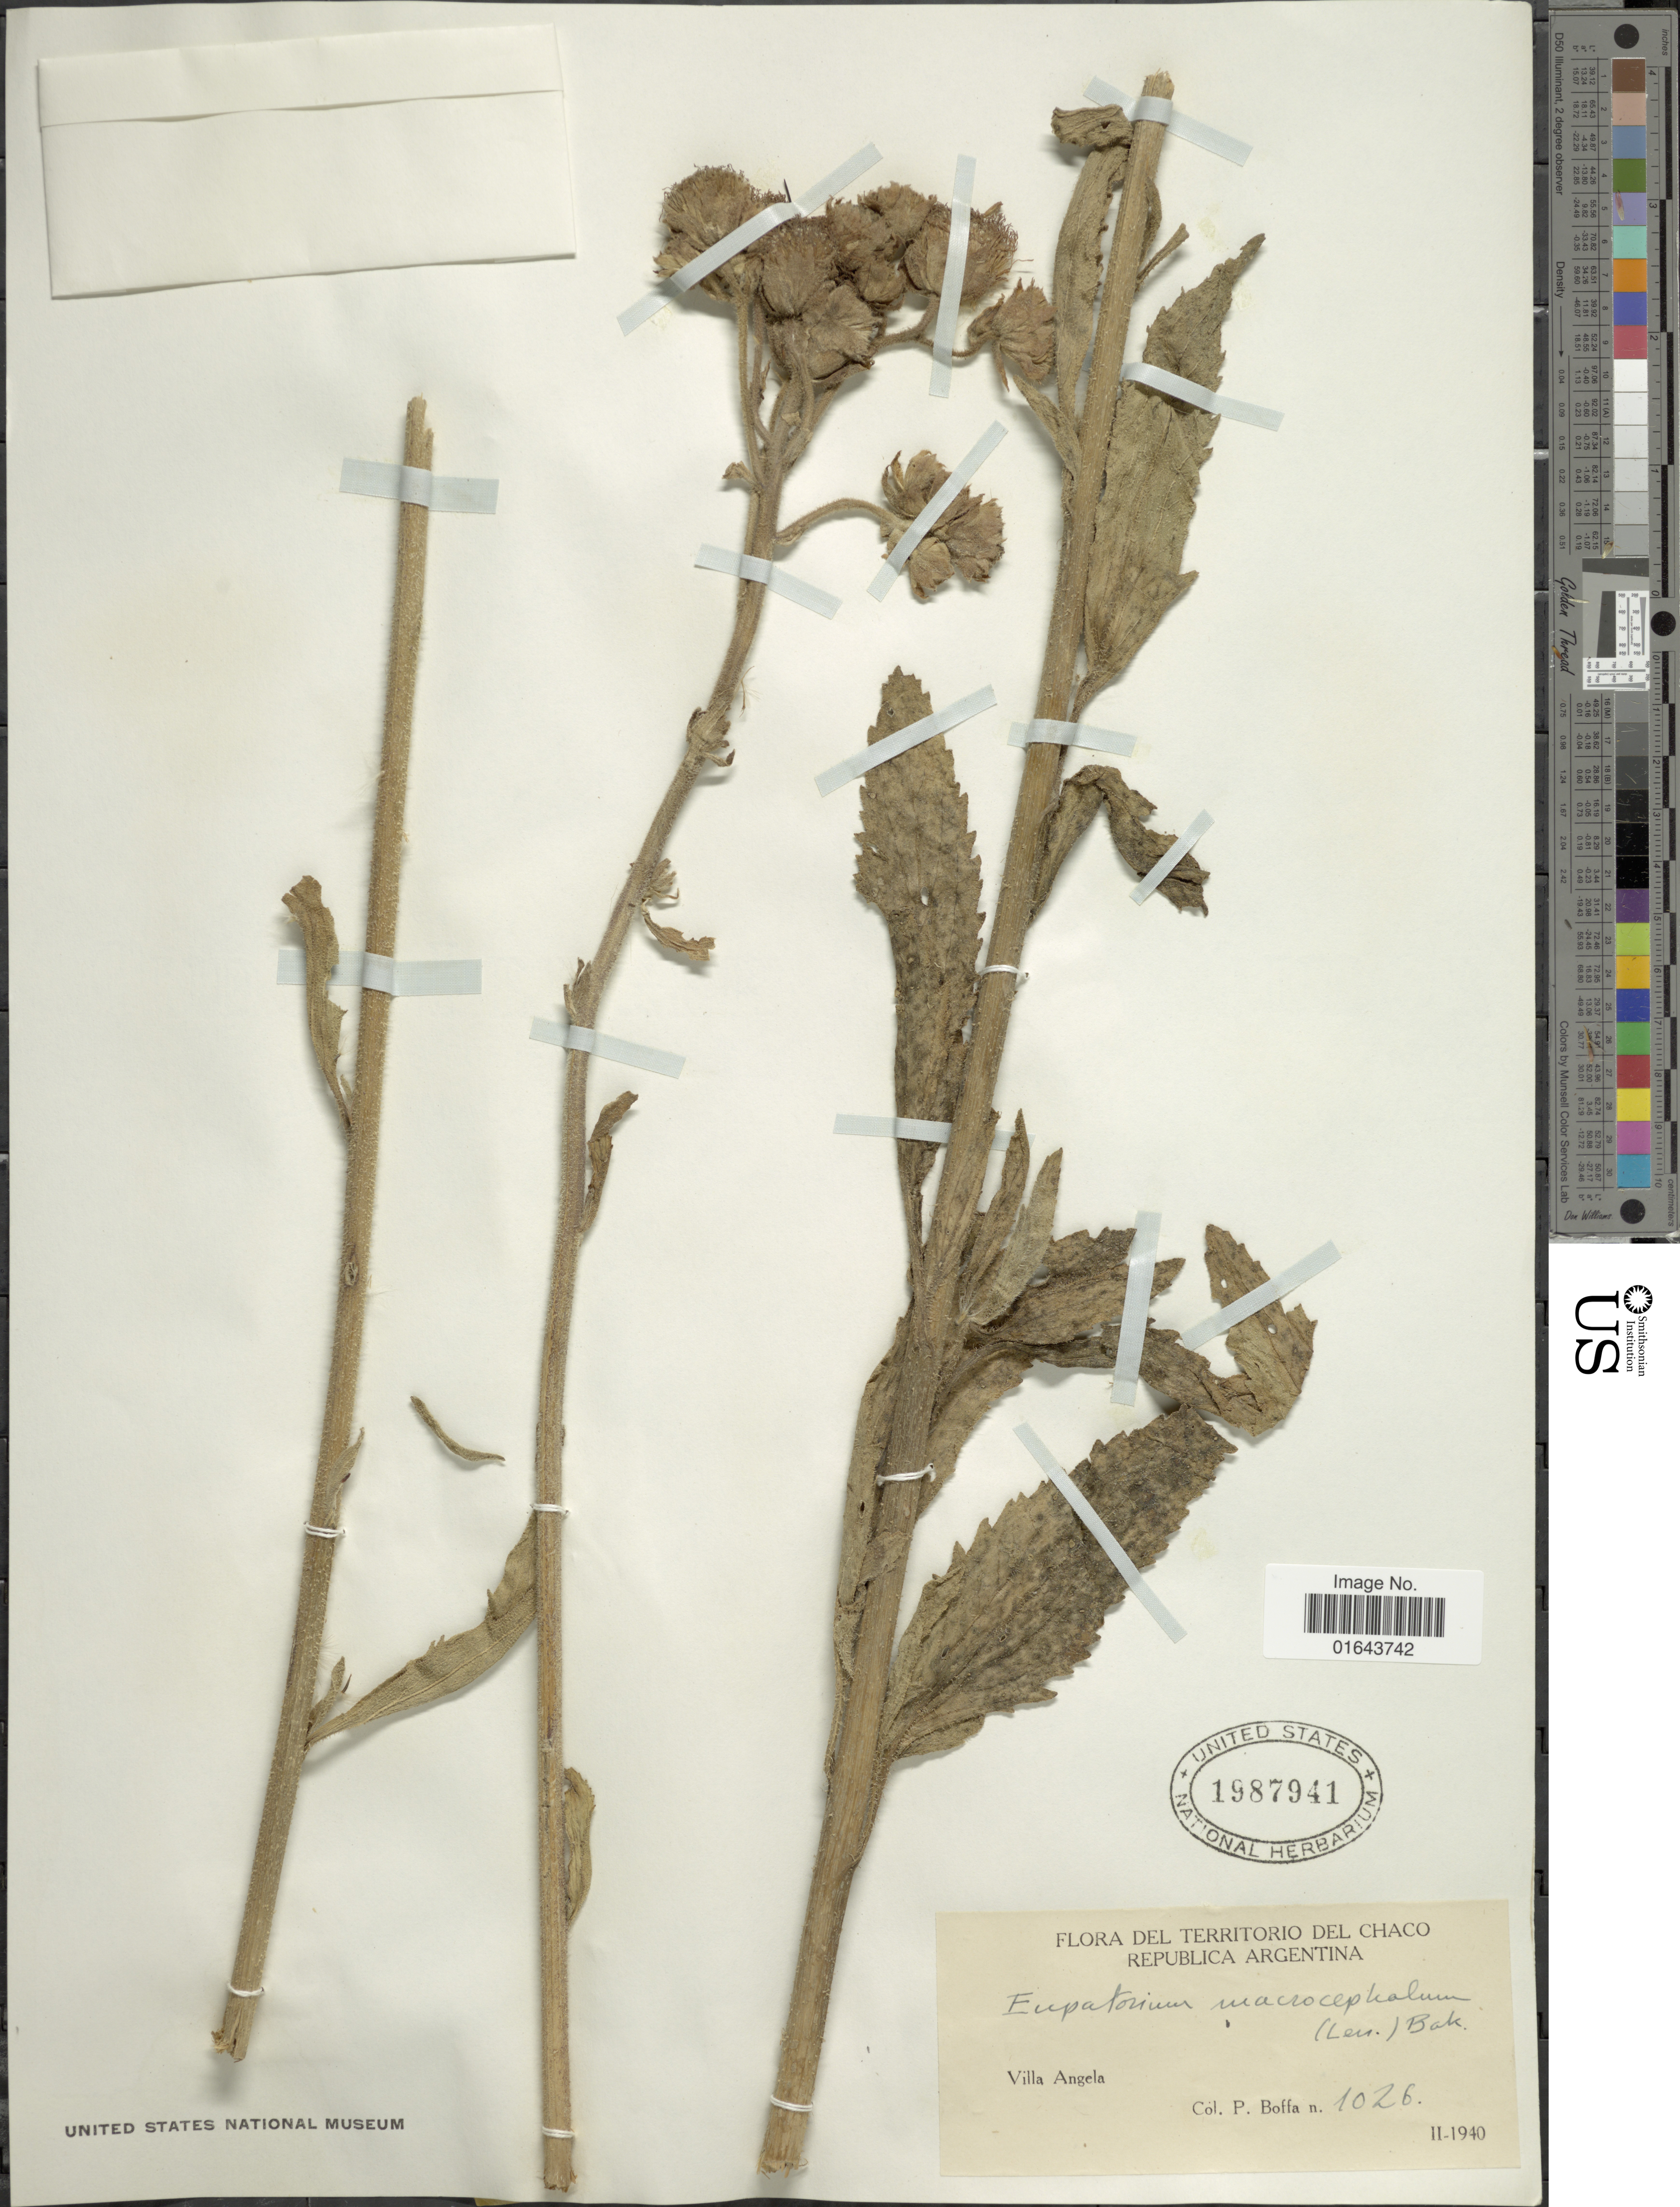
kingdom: Plantae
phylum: Tracheophyta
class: Magnoliopsida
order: Asterales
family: Asteraceae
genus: Campuloclinium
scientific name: Campuloclinium macrocephalum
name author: (Less.) DC.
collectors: P. Boffa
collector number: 1026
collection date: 1940-02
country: Argentina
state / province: Chaco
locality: Territorio del Chaco. Republica Argentina. Villa Angela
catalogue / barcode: US 1987941